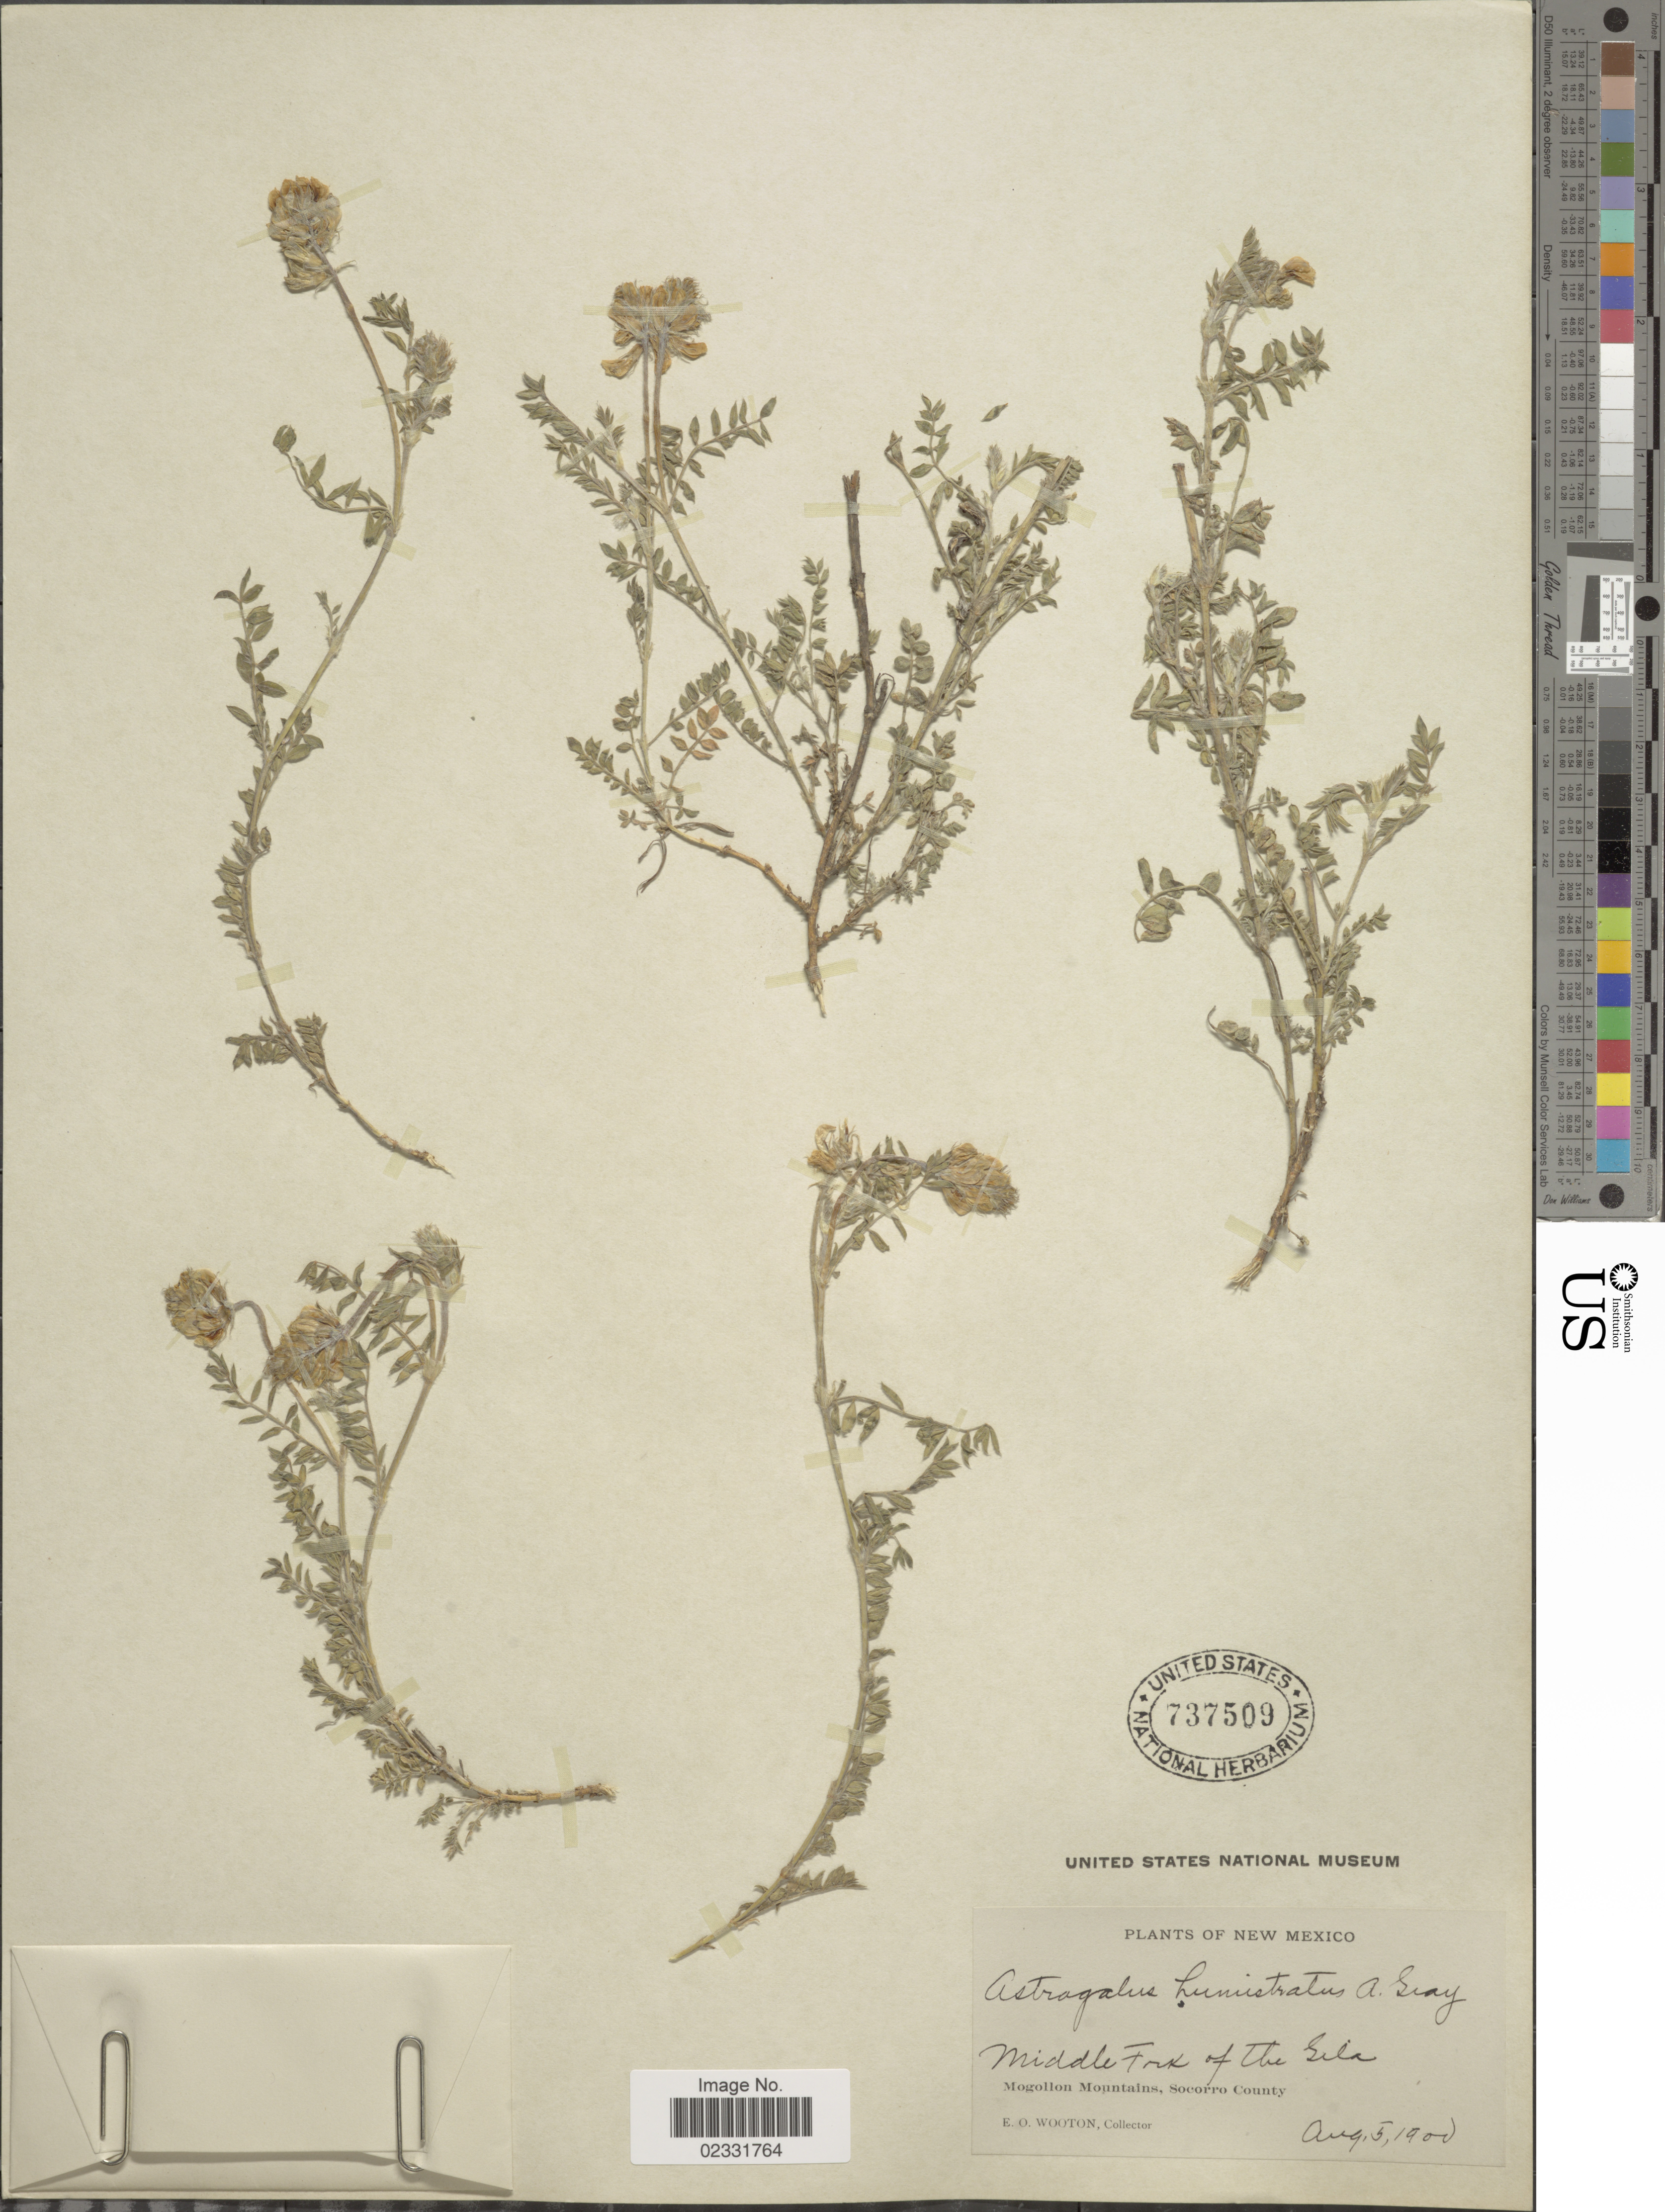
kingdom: Plantae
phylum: Tracheophyta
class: Magnoliopsida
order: Fabales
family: Fabaceae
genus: Astragalus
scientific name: Astragalus humistratus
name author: A. Gray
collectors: E. O. Wooton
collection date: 1900-08-05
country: United States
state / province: New Mexico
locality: Middle Fork of the Gila, Mogollon Mountains, Socorro County.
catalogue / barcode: US 737509